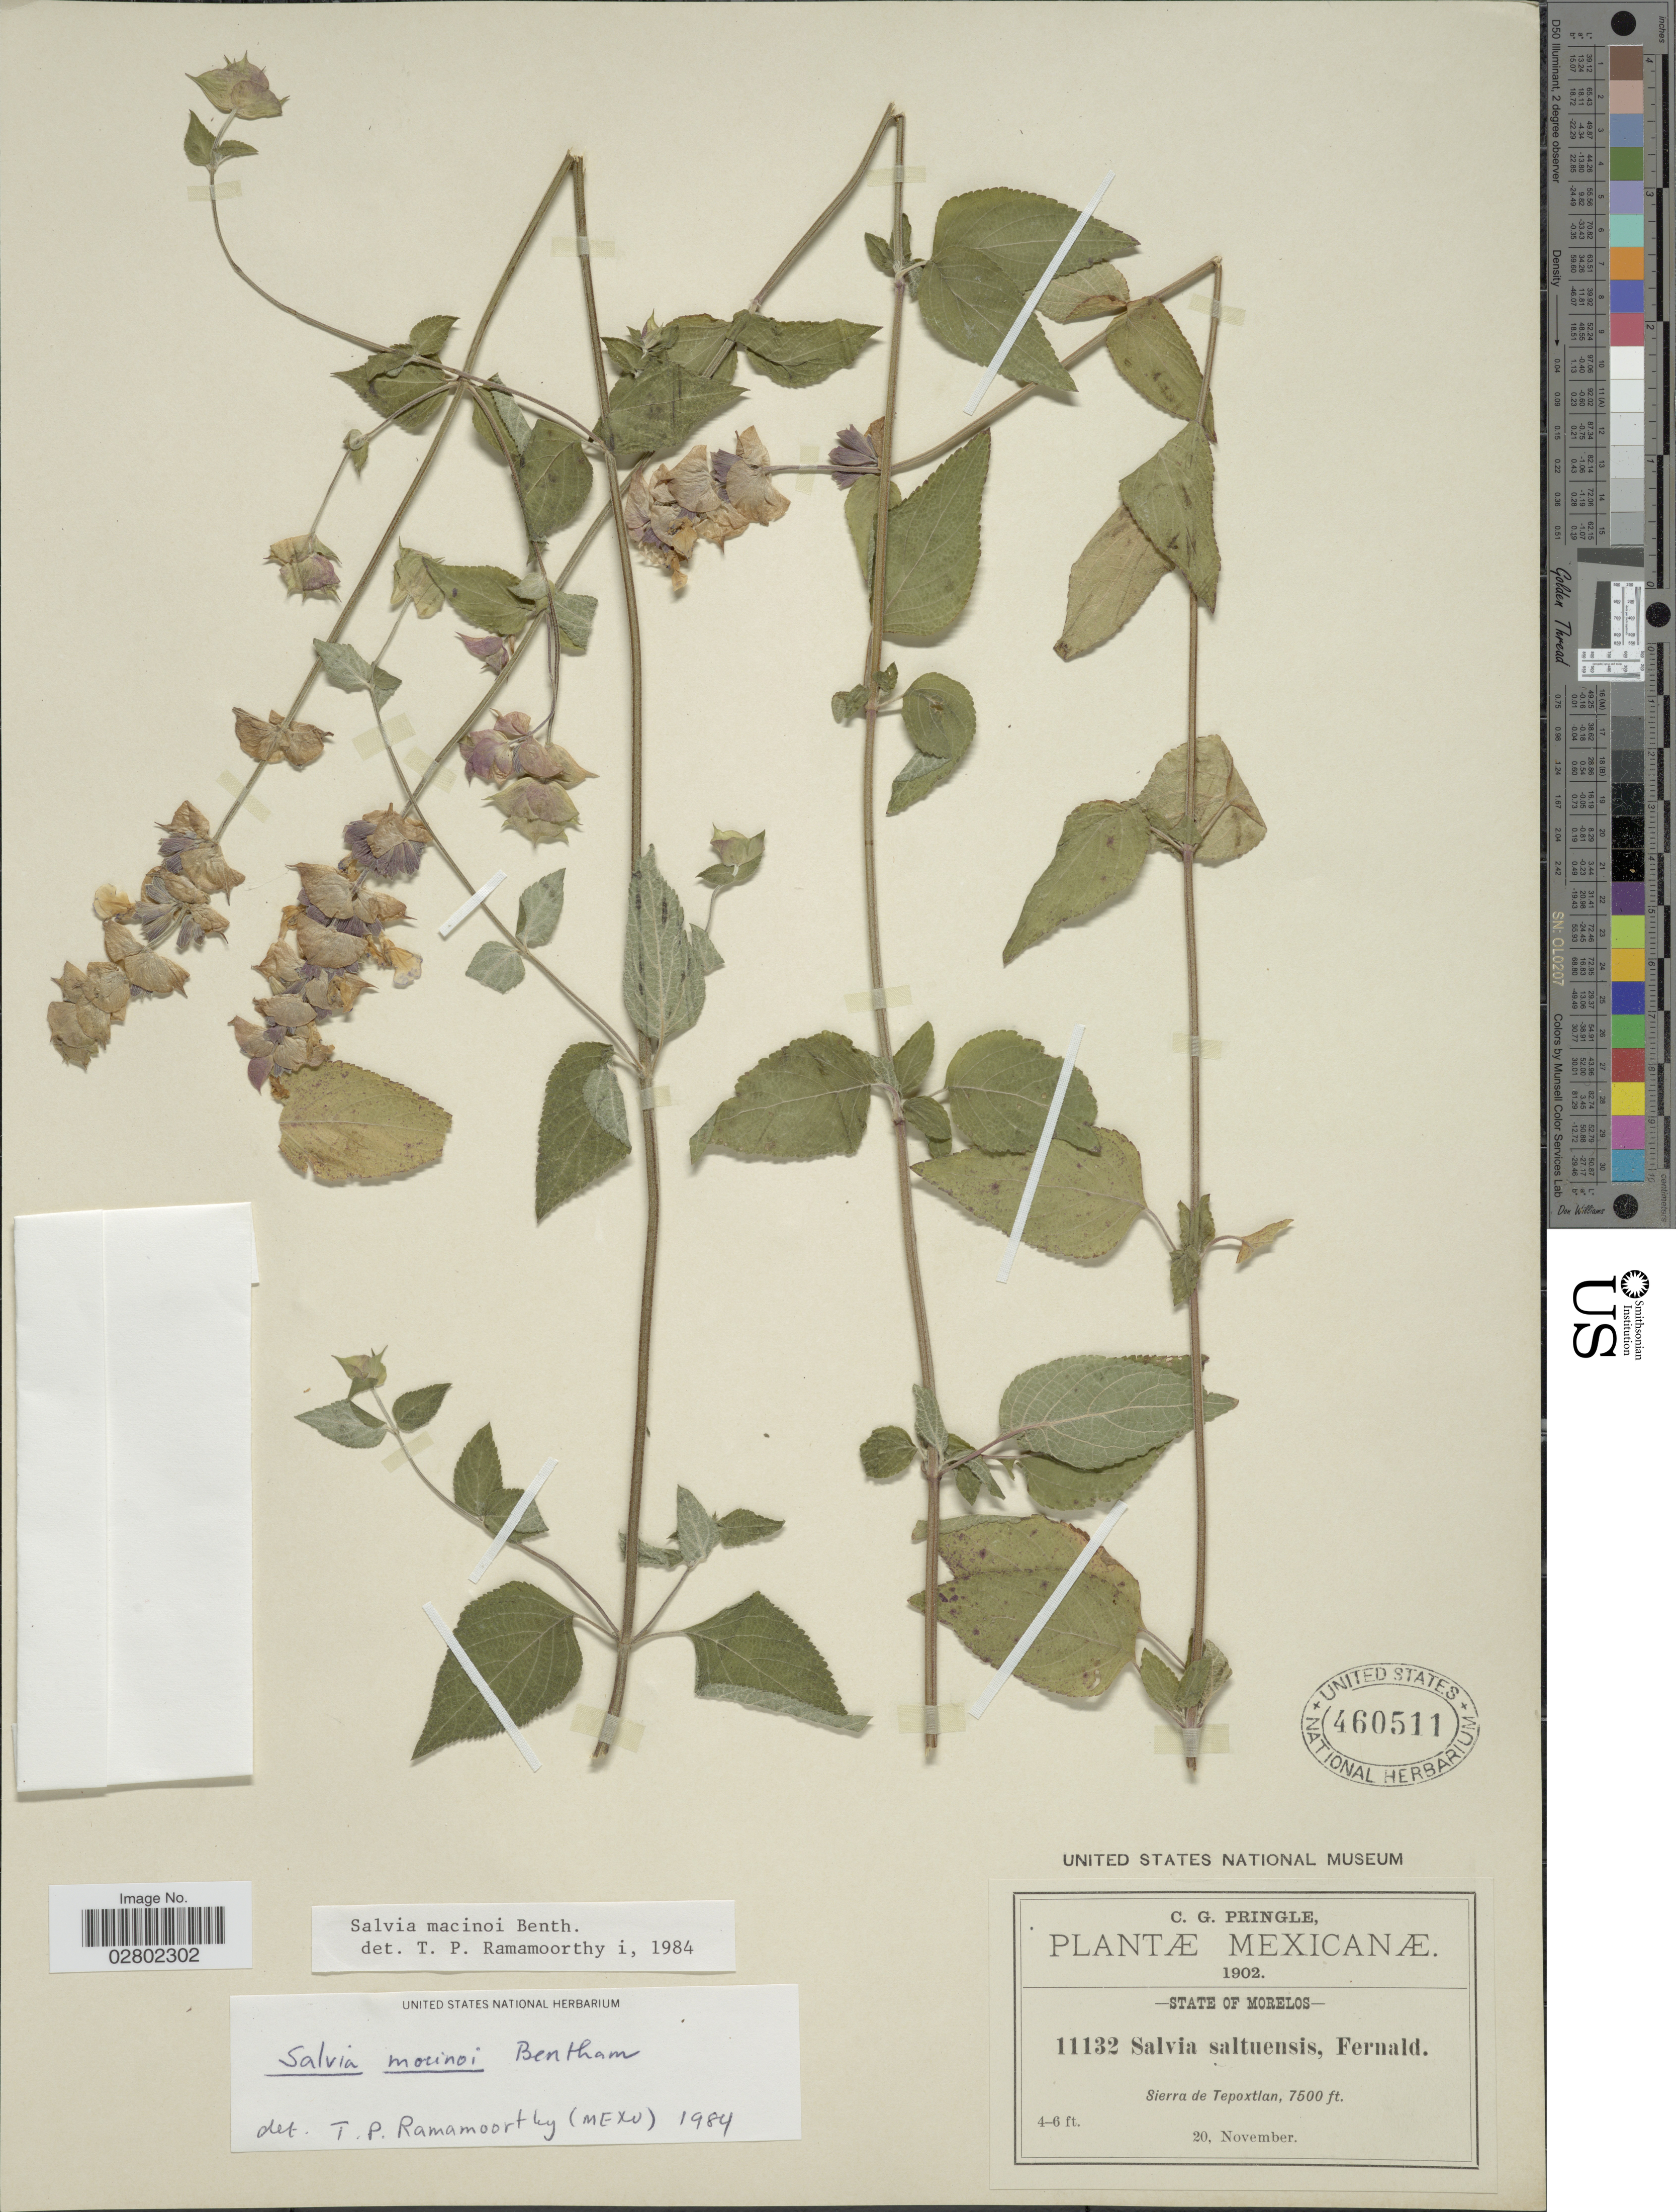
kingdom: Plantae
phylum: Tracheophyta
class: Magnoliopsida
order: Lamiales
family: Lamiaceae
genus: Salvia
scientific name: Salvia mocinoi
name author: Benth.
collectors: C. G. Pringle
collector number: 11132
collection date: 1902-11-20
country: Mexico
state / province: Morelos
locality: Sierra de Tepoxtlan.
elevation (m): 2286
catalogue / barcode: US 460511